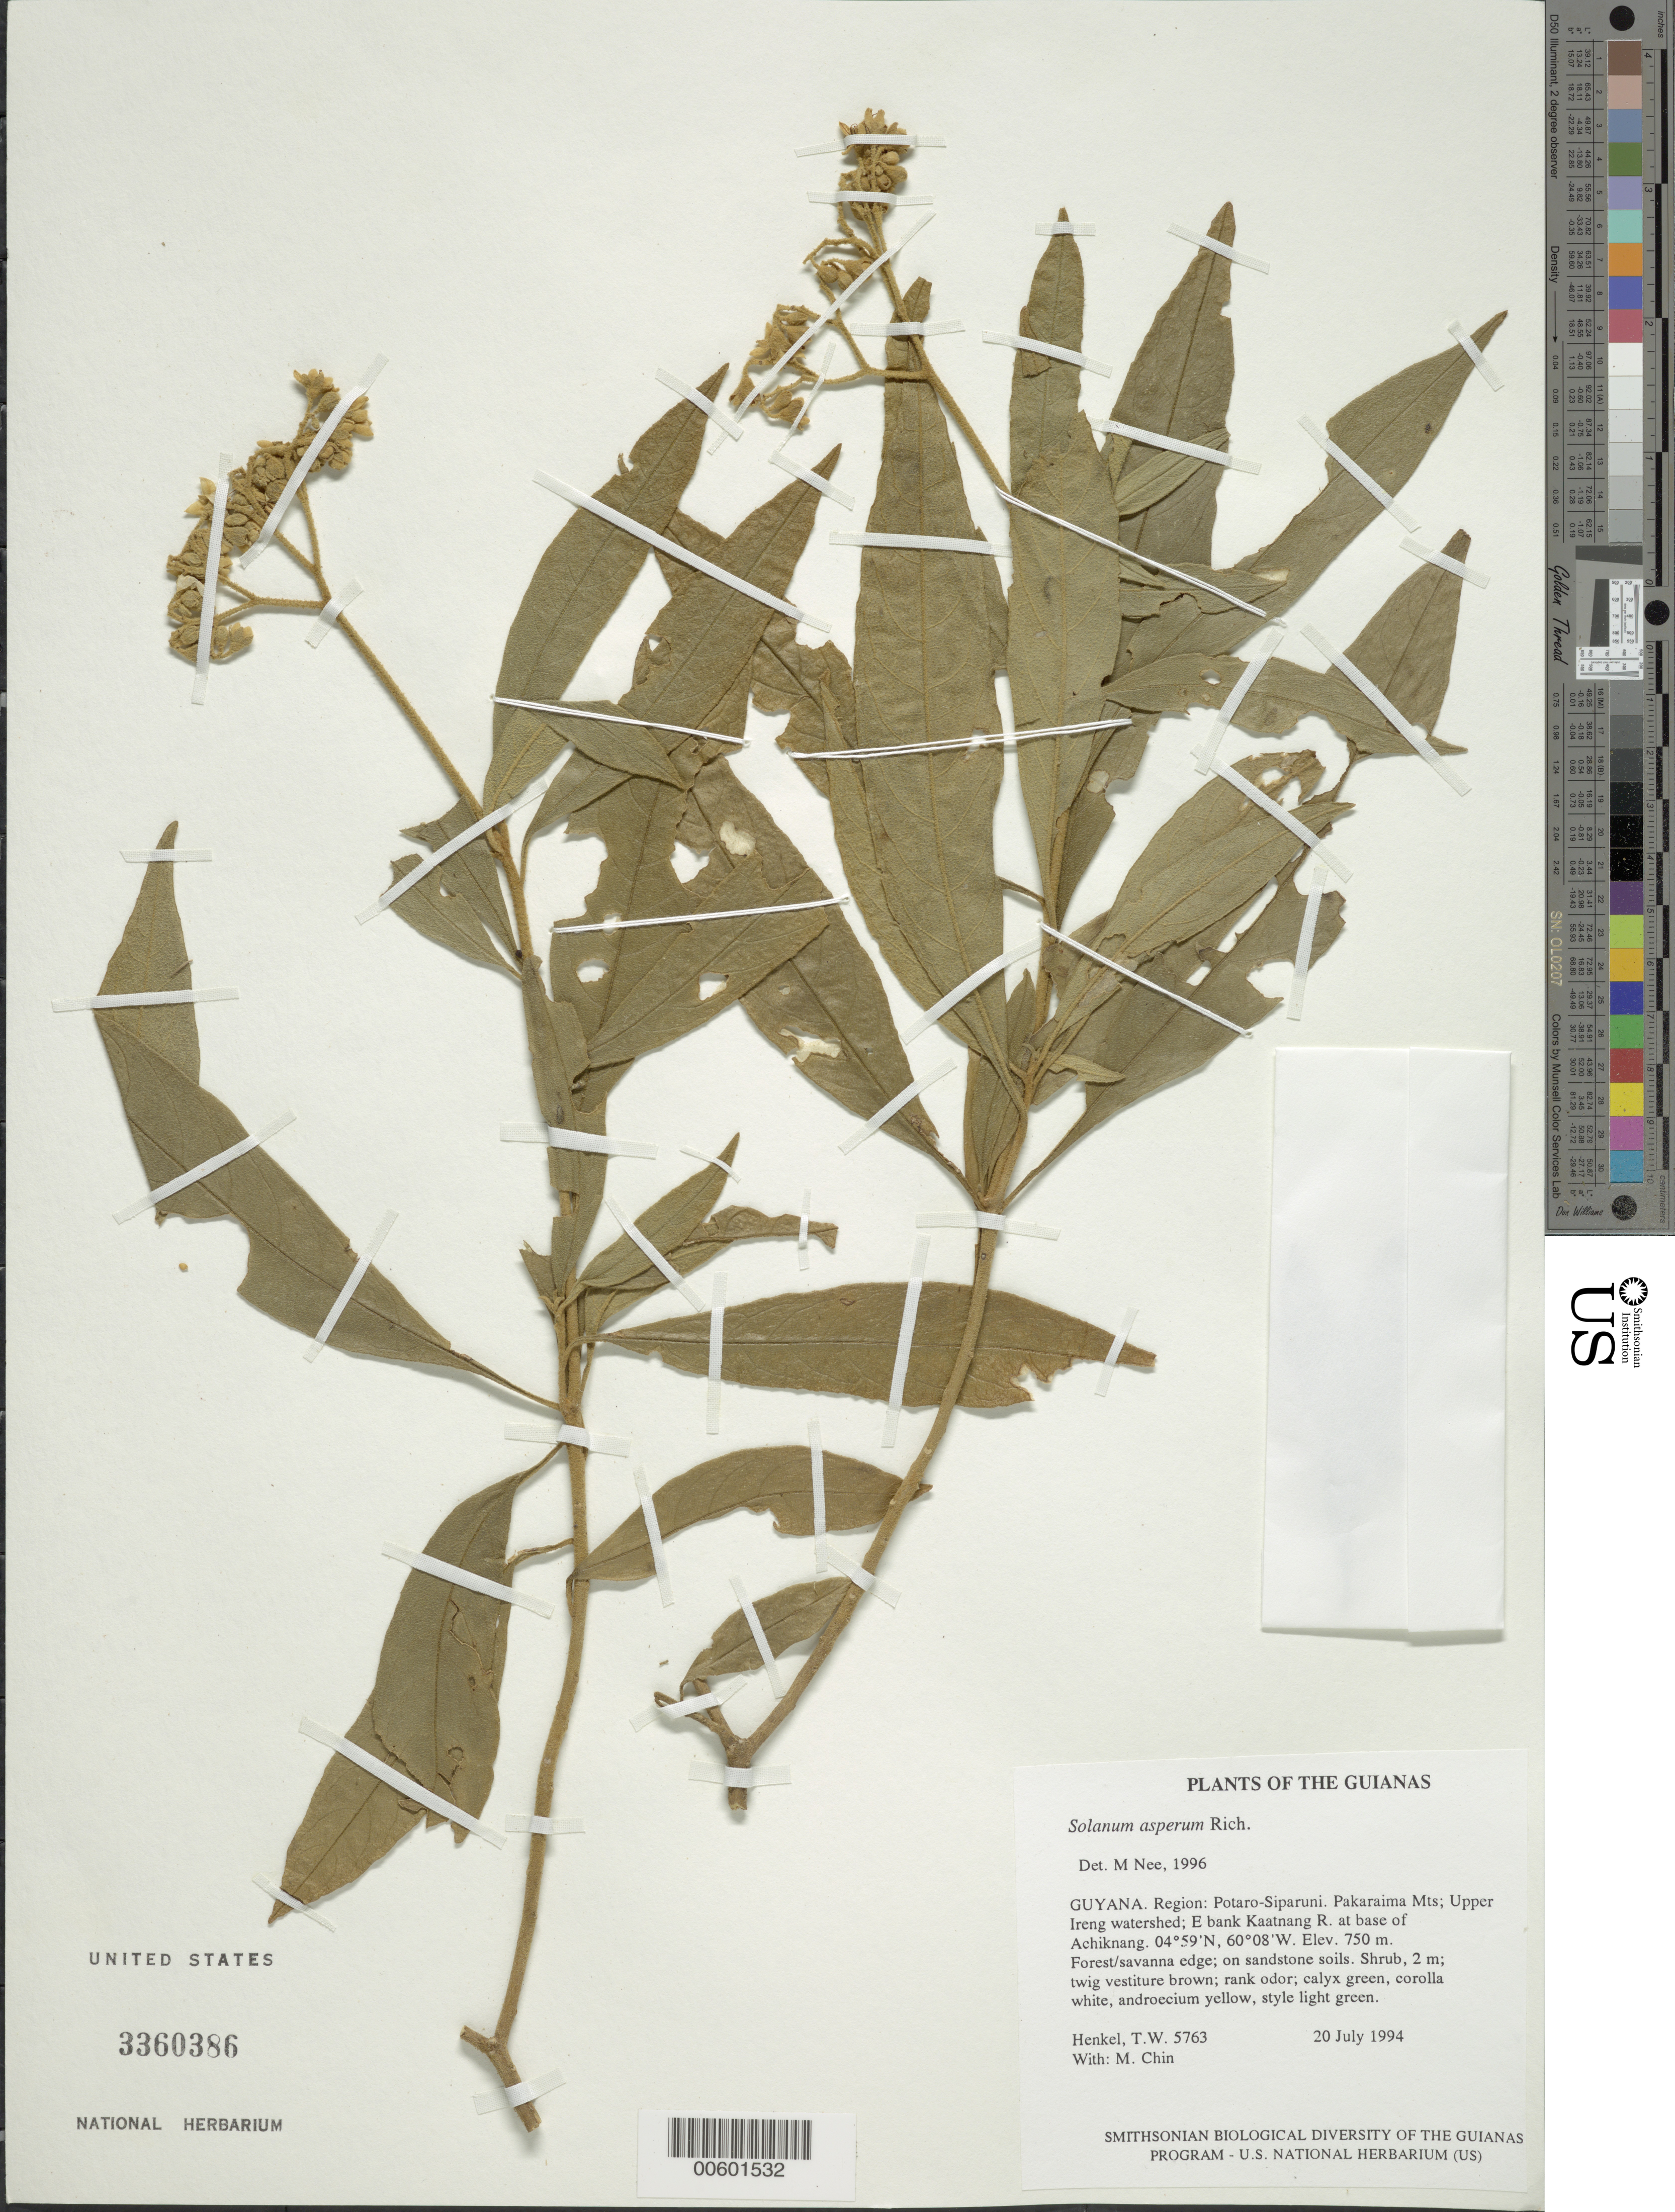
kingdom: Plantae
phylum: Tracheophyta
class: Magnoliopsida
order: Solanales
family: Solanaceae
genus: Solanum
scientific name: Solanum asperum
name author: Rich.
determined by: Nee, Michael H.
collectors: T. Henkel & M. Chin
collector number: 5763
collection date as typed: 7 Jul 1994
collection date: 1994-07-07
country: Guyana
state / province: Potaro-Siparuni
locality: Pakaraima Mts; Upper Ireng watershed; E bank Kaatnang R. at base of Achiknang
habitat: Forest/savanna edge; on sandstone soils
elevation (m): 750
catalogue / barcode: US 3360386